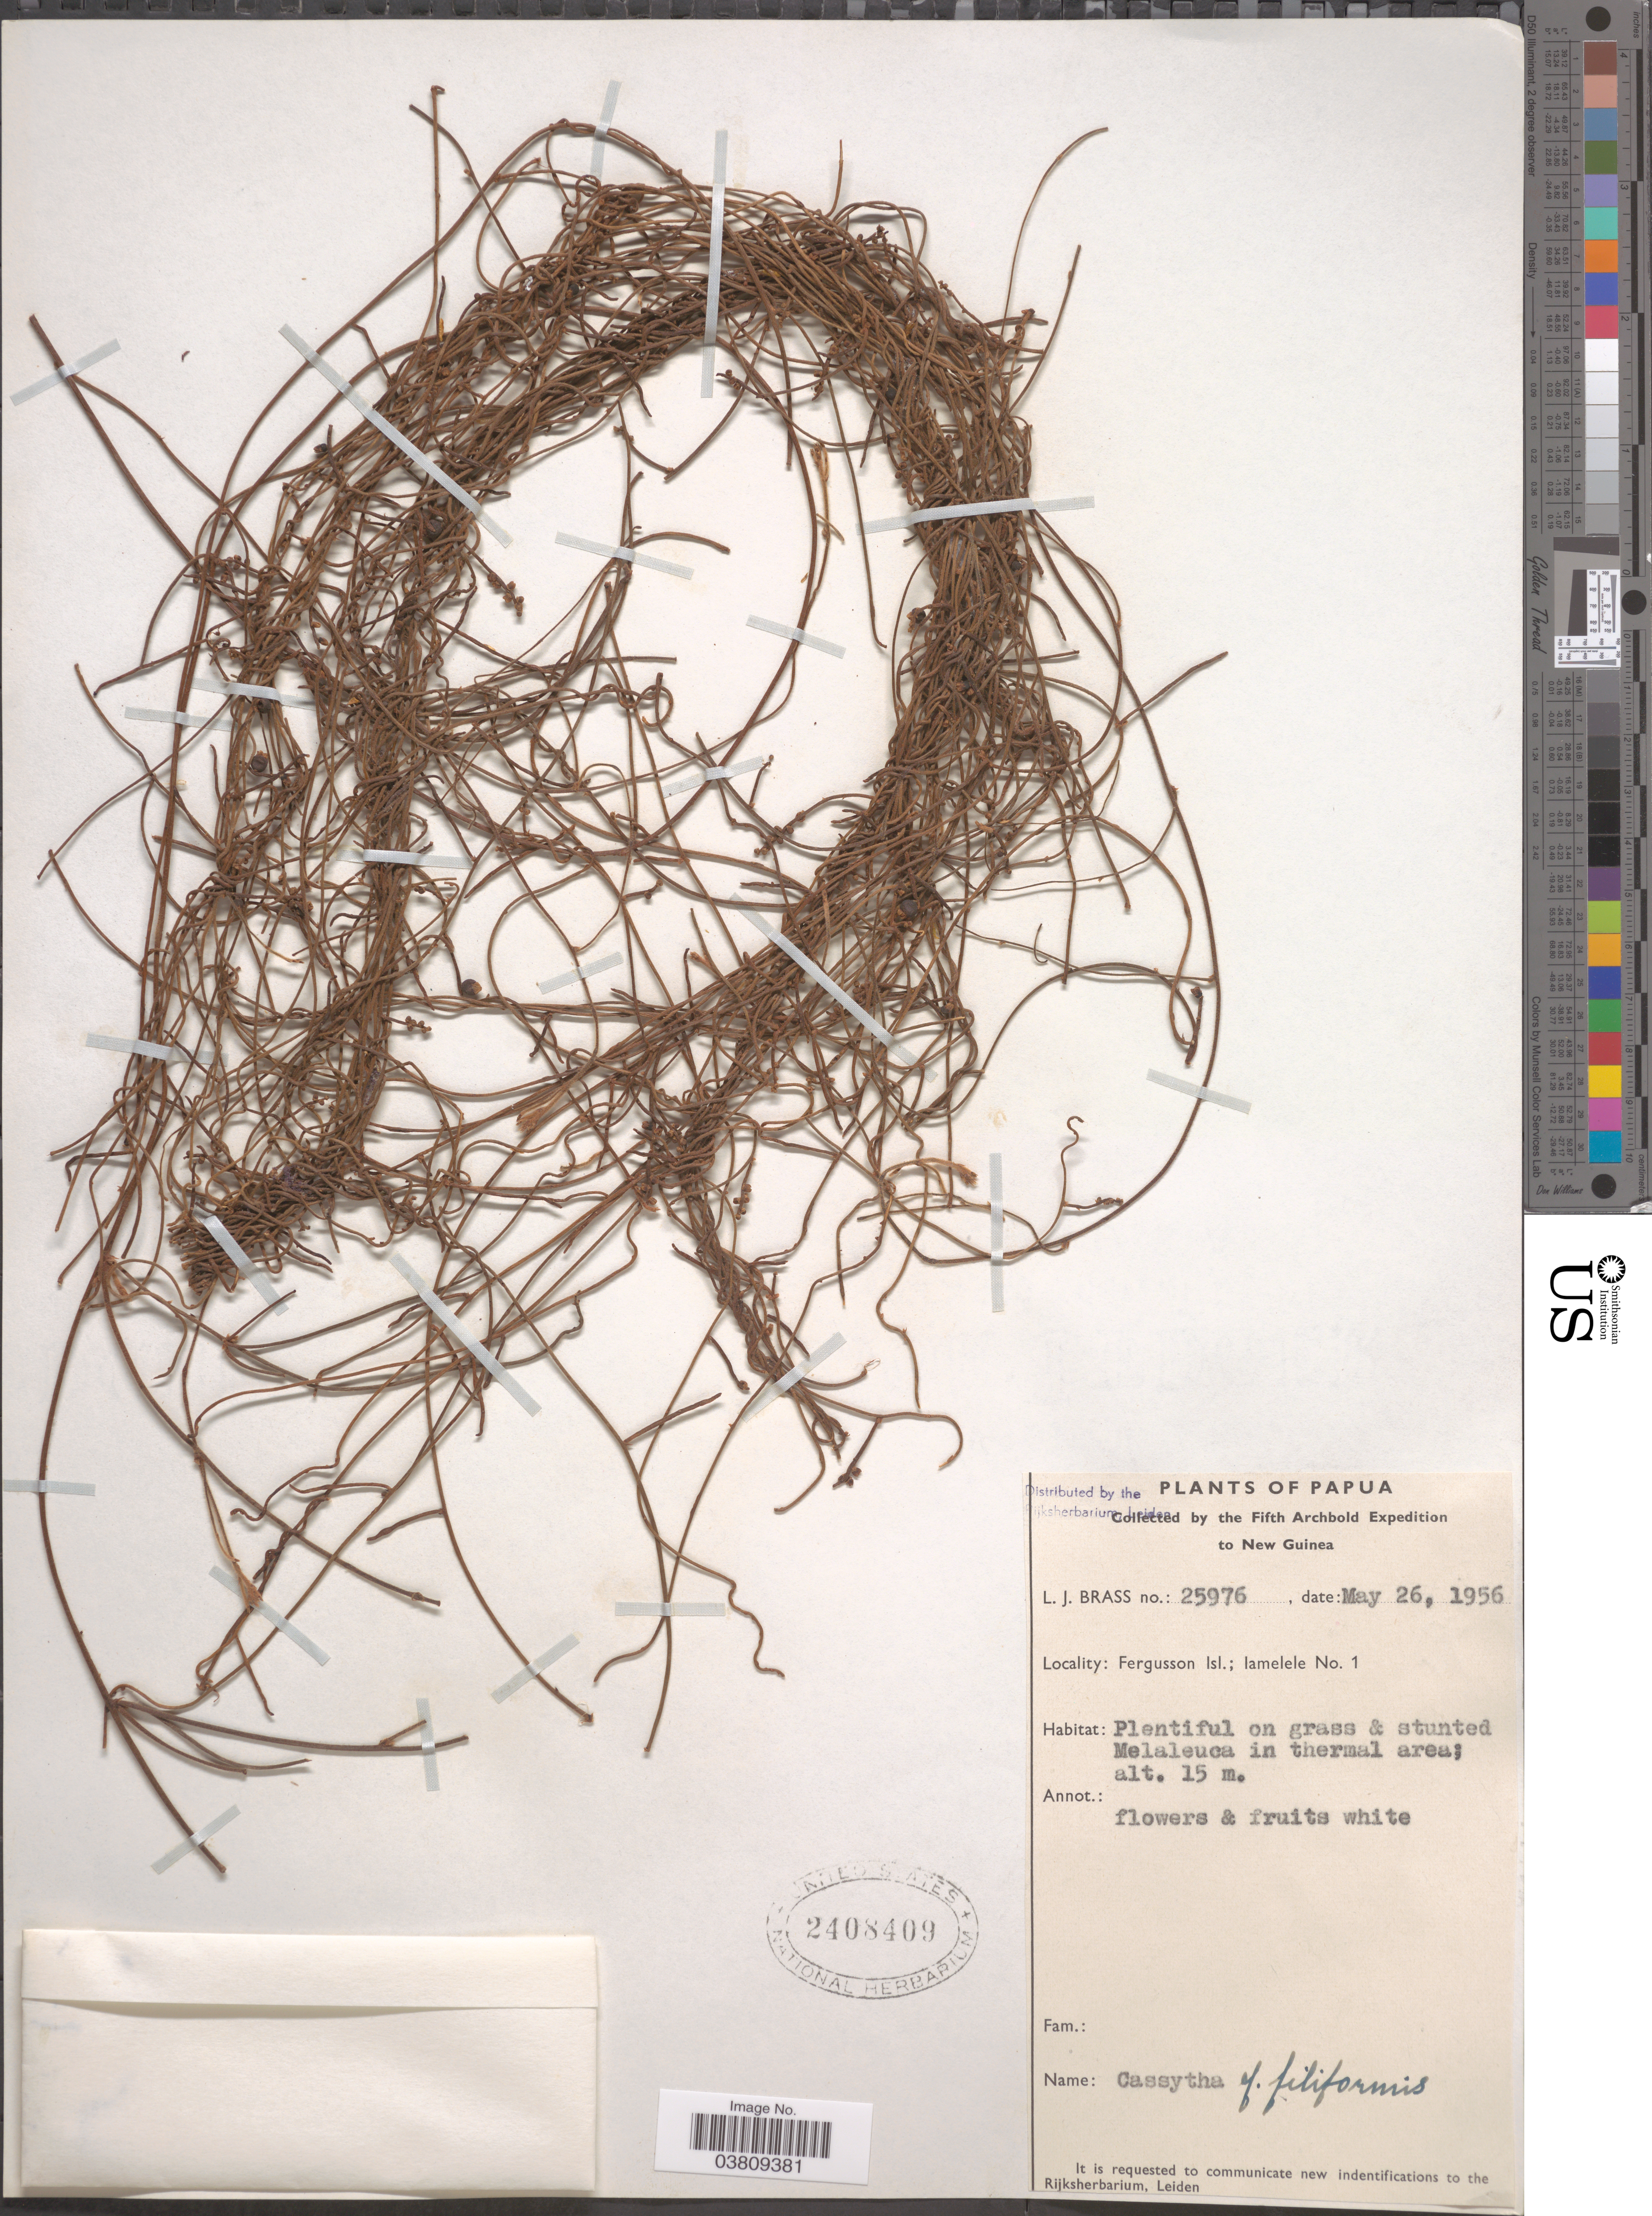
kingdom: Plantae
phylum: Tracheophyta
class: Magnoliopsida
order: Laurales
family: Lauraceae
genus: Cassytha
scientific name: Cassytha filiformis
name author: L.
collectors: L. J. Brass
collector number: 25976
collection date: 1956-05-26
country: Papua New Guinea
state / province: Milne Bay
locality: Papua. New Guinea. Fergusson Isl.; lamelele No. 1.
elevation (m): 15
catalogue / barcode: US 2408409